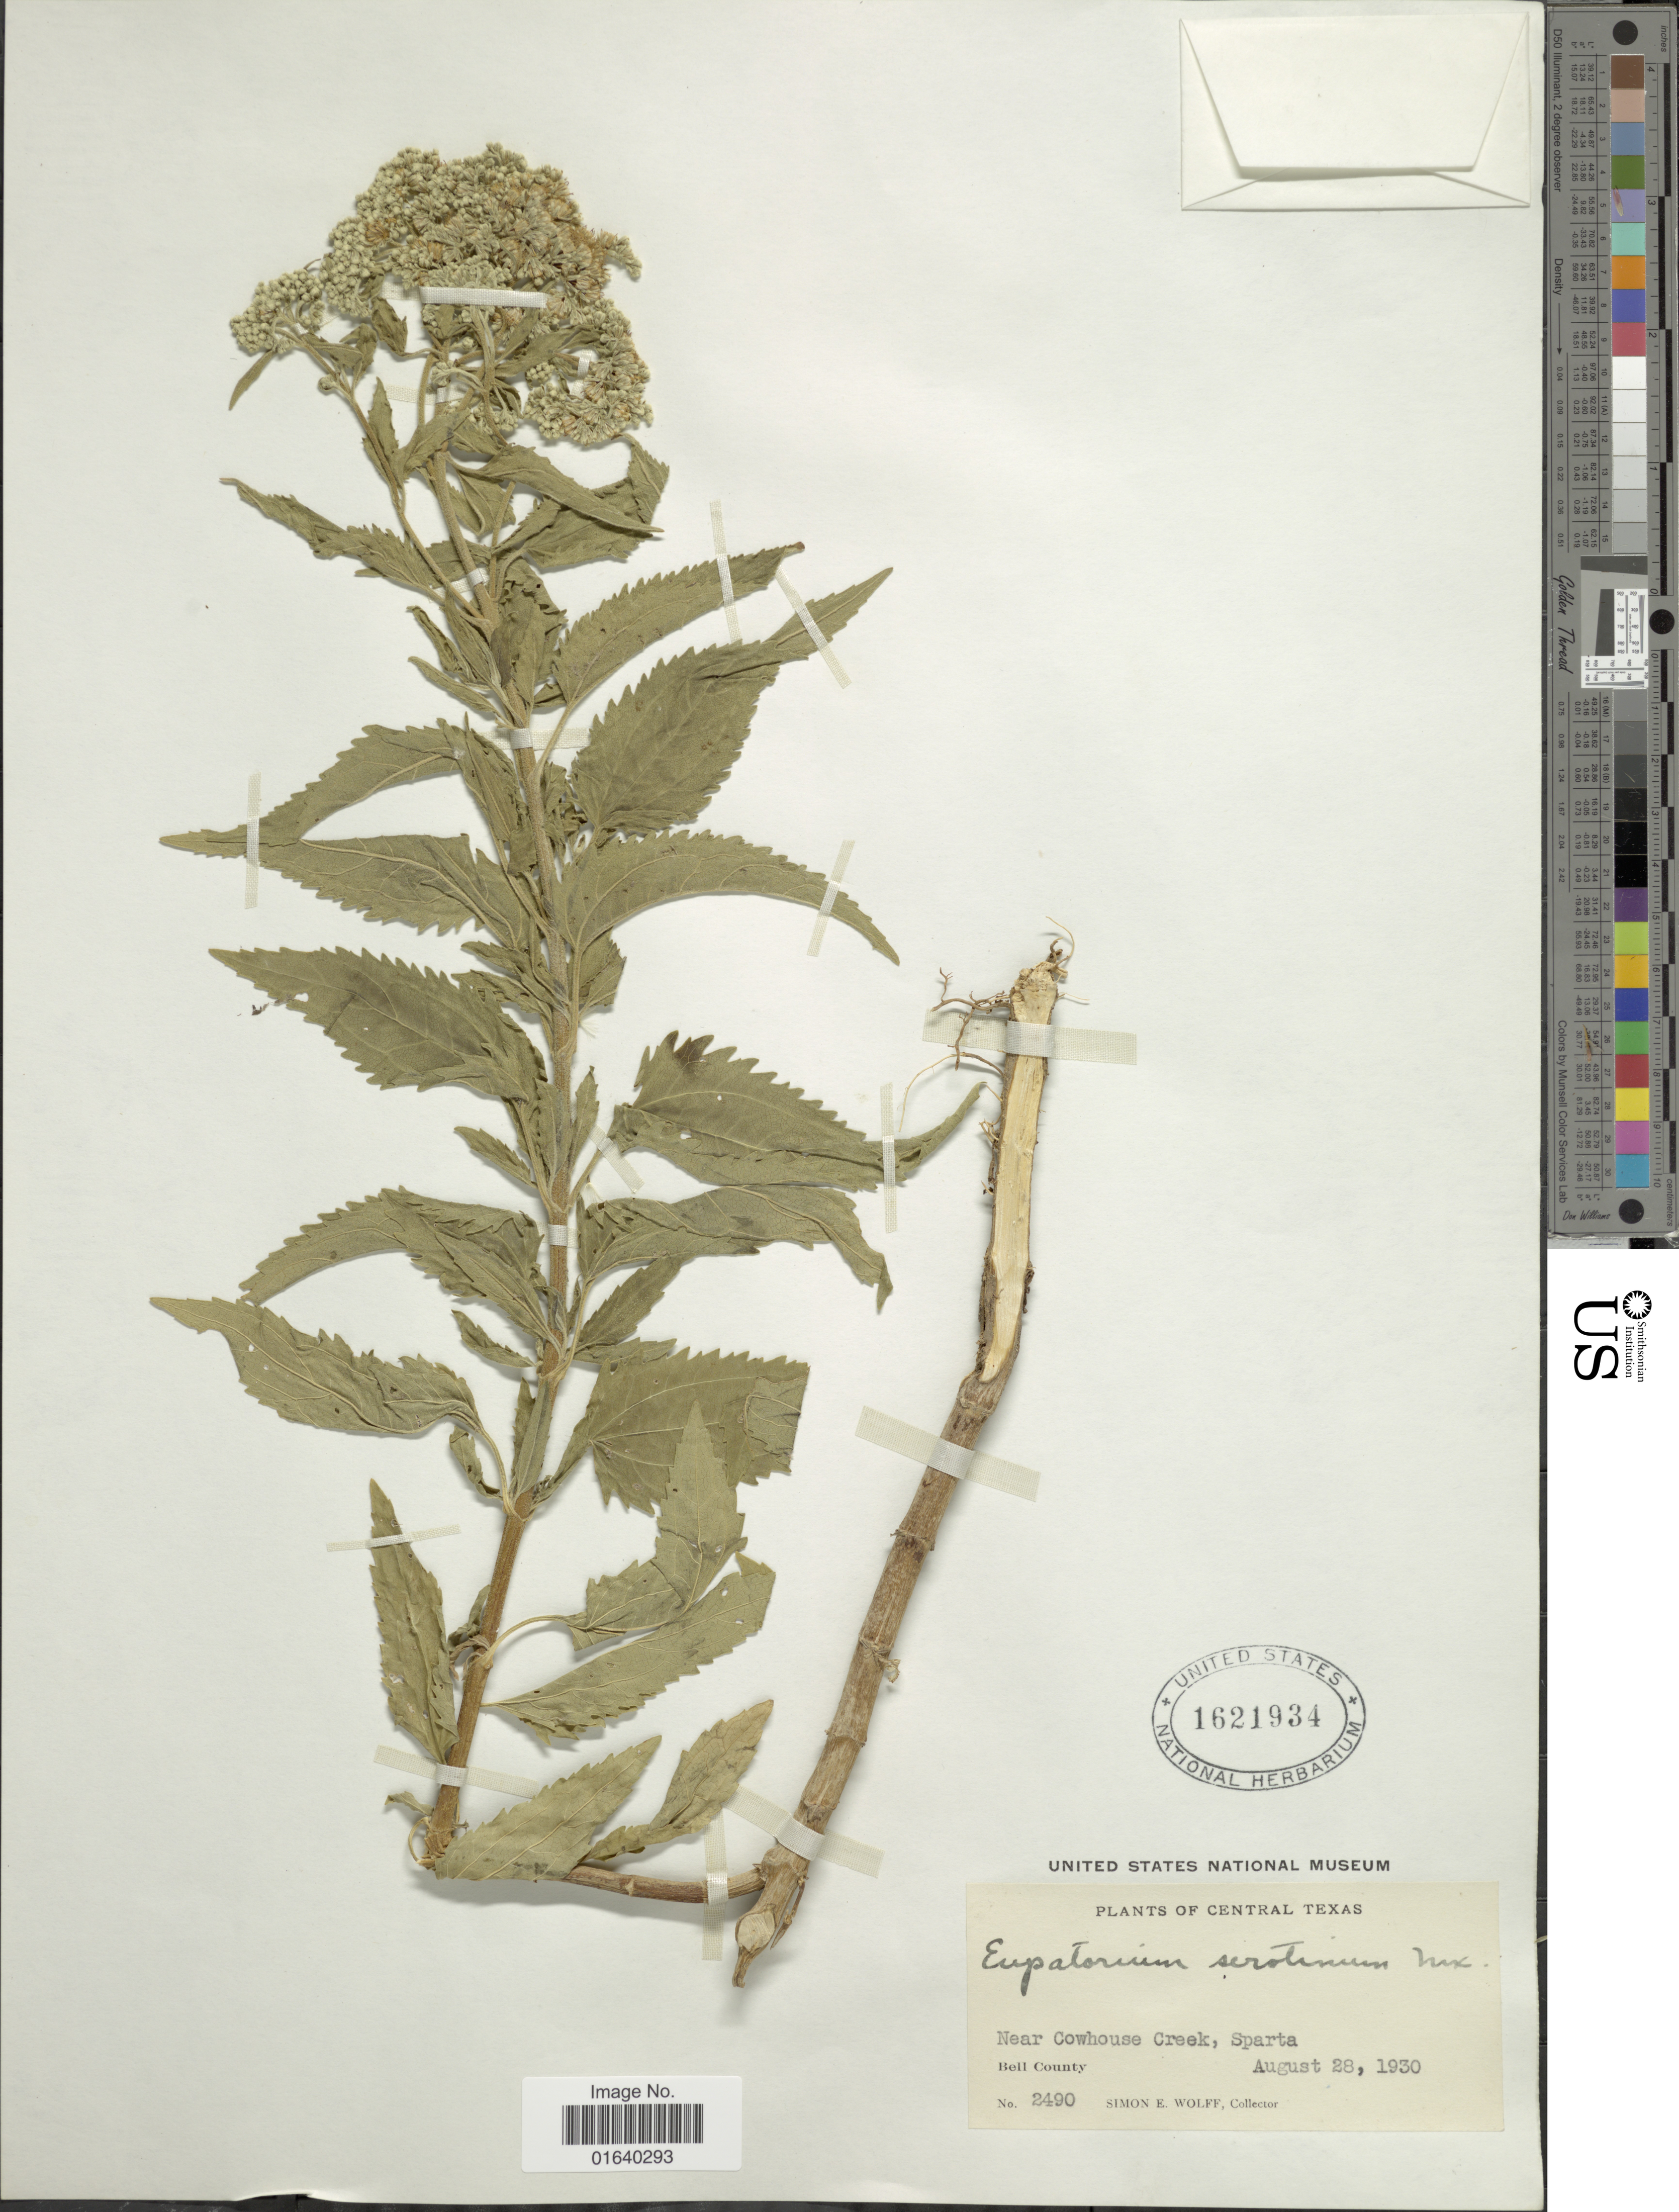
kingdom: Plantae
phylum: Tracheophyta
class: Magnoliopsida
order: Asterales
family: Asteraceae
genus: Eupatorium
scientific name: Eupatorium serotinum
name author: Michx.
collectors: S. E. Wolff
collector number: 2490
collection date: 1930-08-28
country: United States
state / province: Texas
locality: Central Texas, Near Cowhouse Creek, Sparta, Bell County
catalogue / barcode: US 1621934